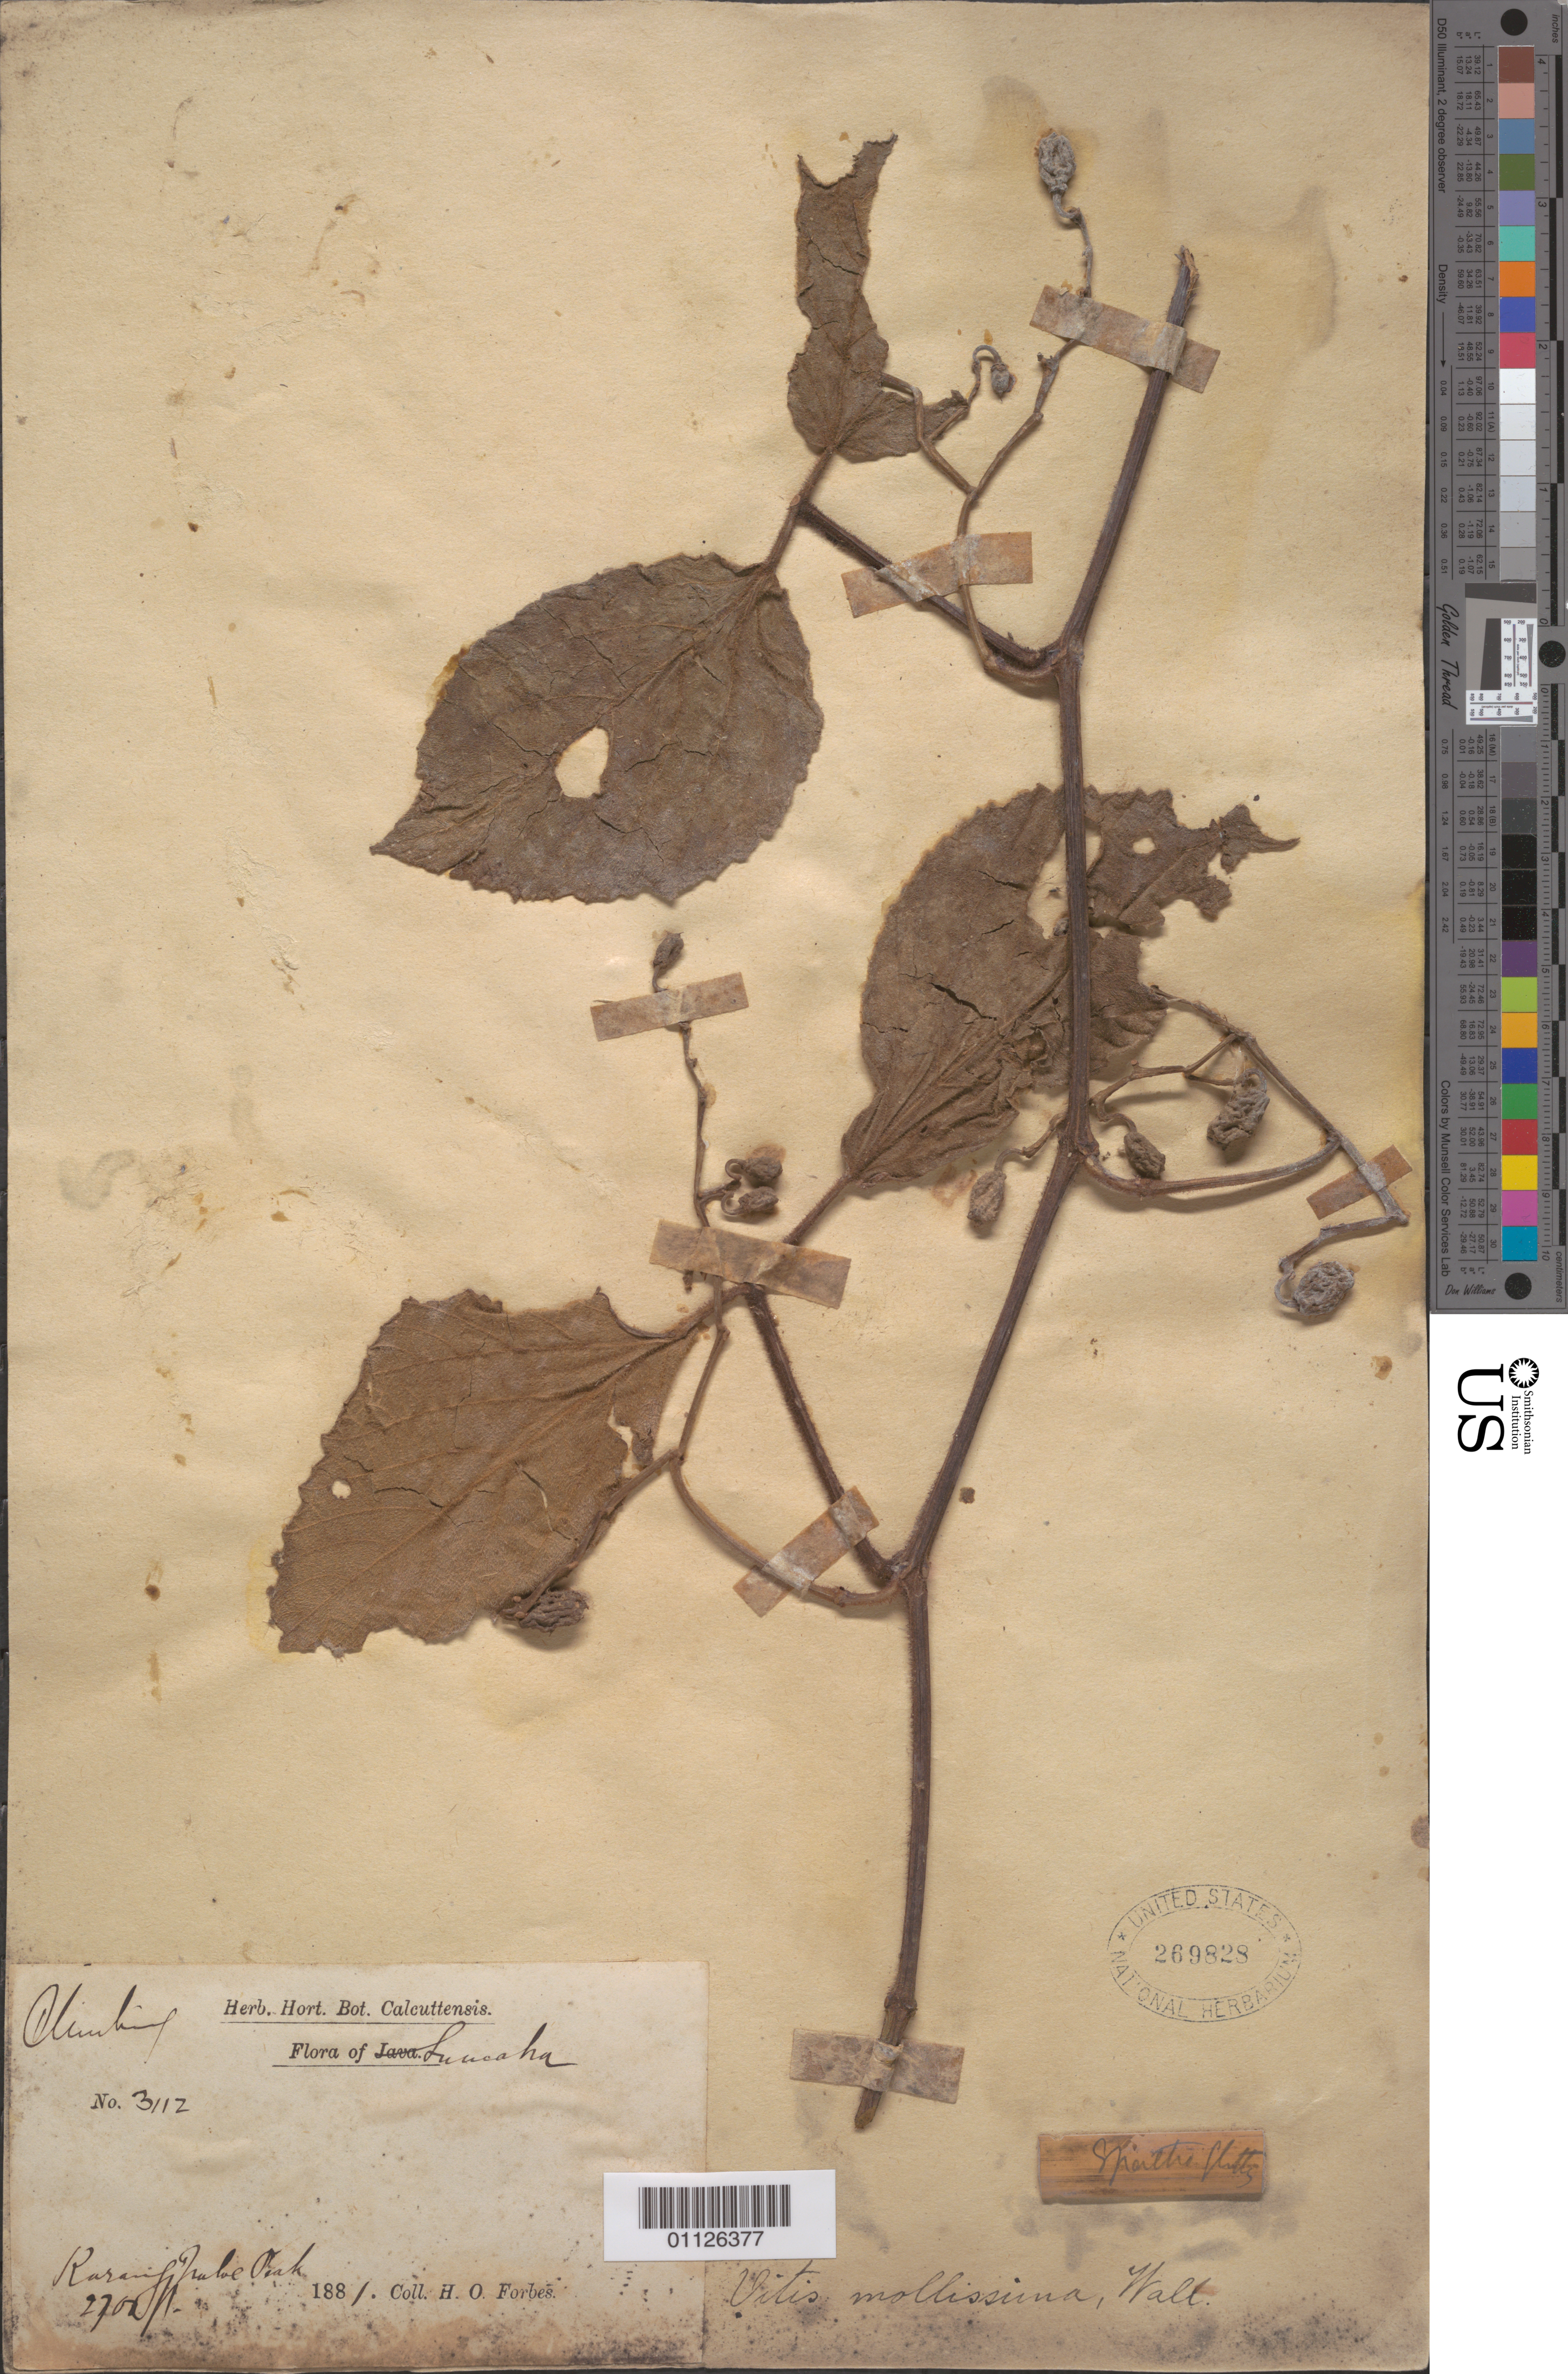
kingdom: Plantae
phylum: Tracheophyta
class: Magnoliopsida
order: Vitales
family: Vitaceae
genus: Cayratia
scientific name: Cayratia mollissima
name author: (A. Wall) Gagnep.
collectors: H. O. Forbes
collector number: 3112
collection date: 1881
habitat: Climber.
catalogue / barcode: US 269828